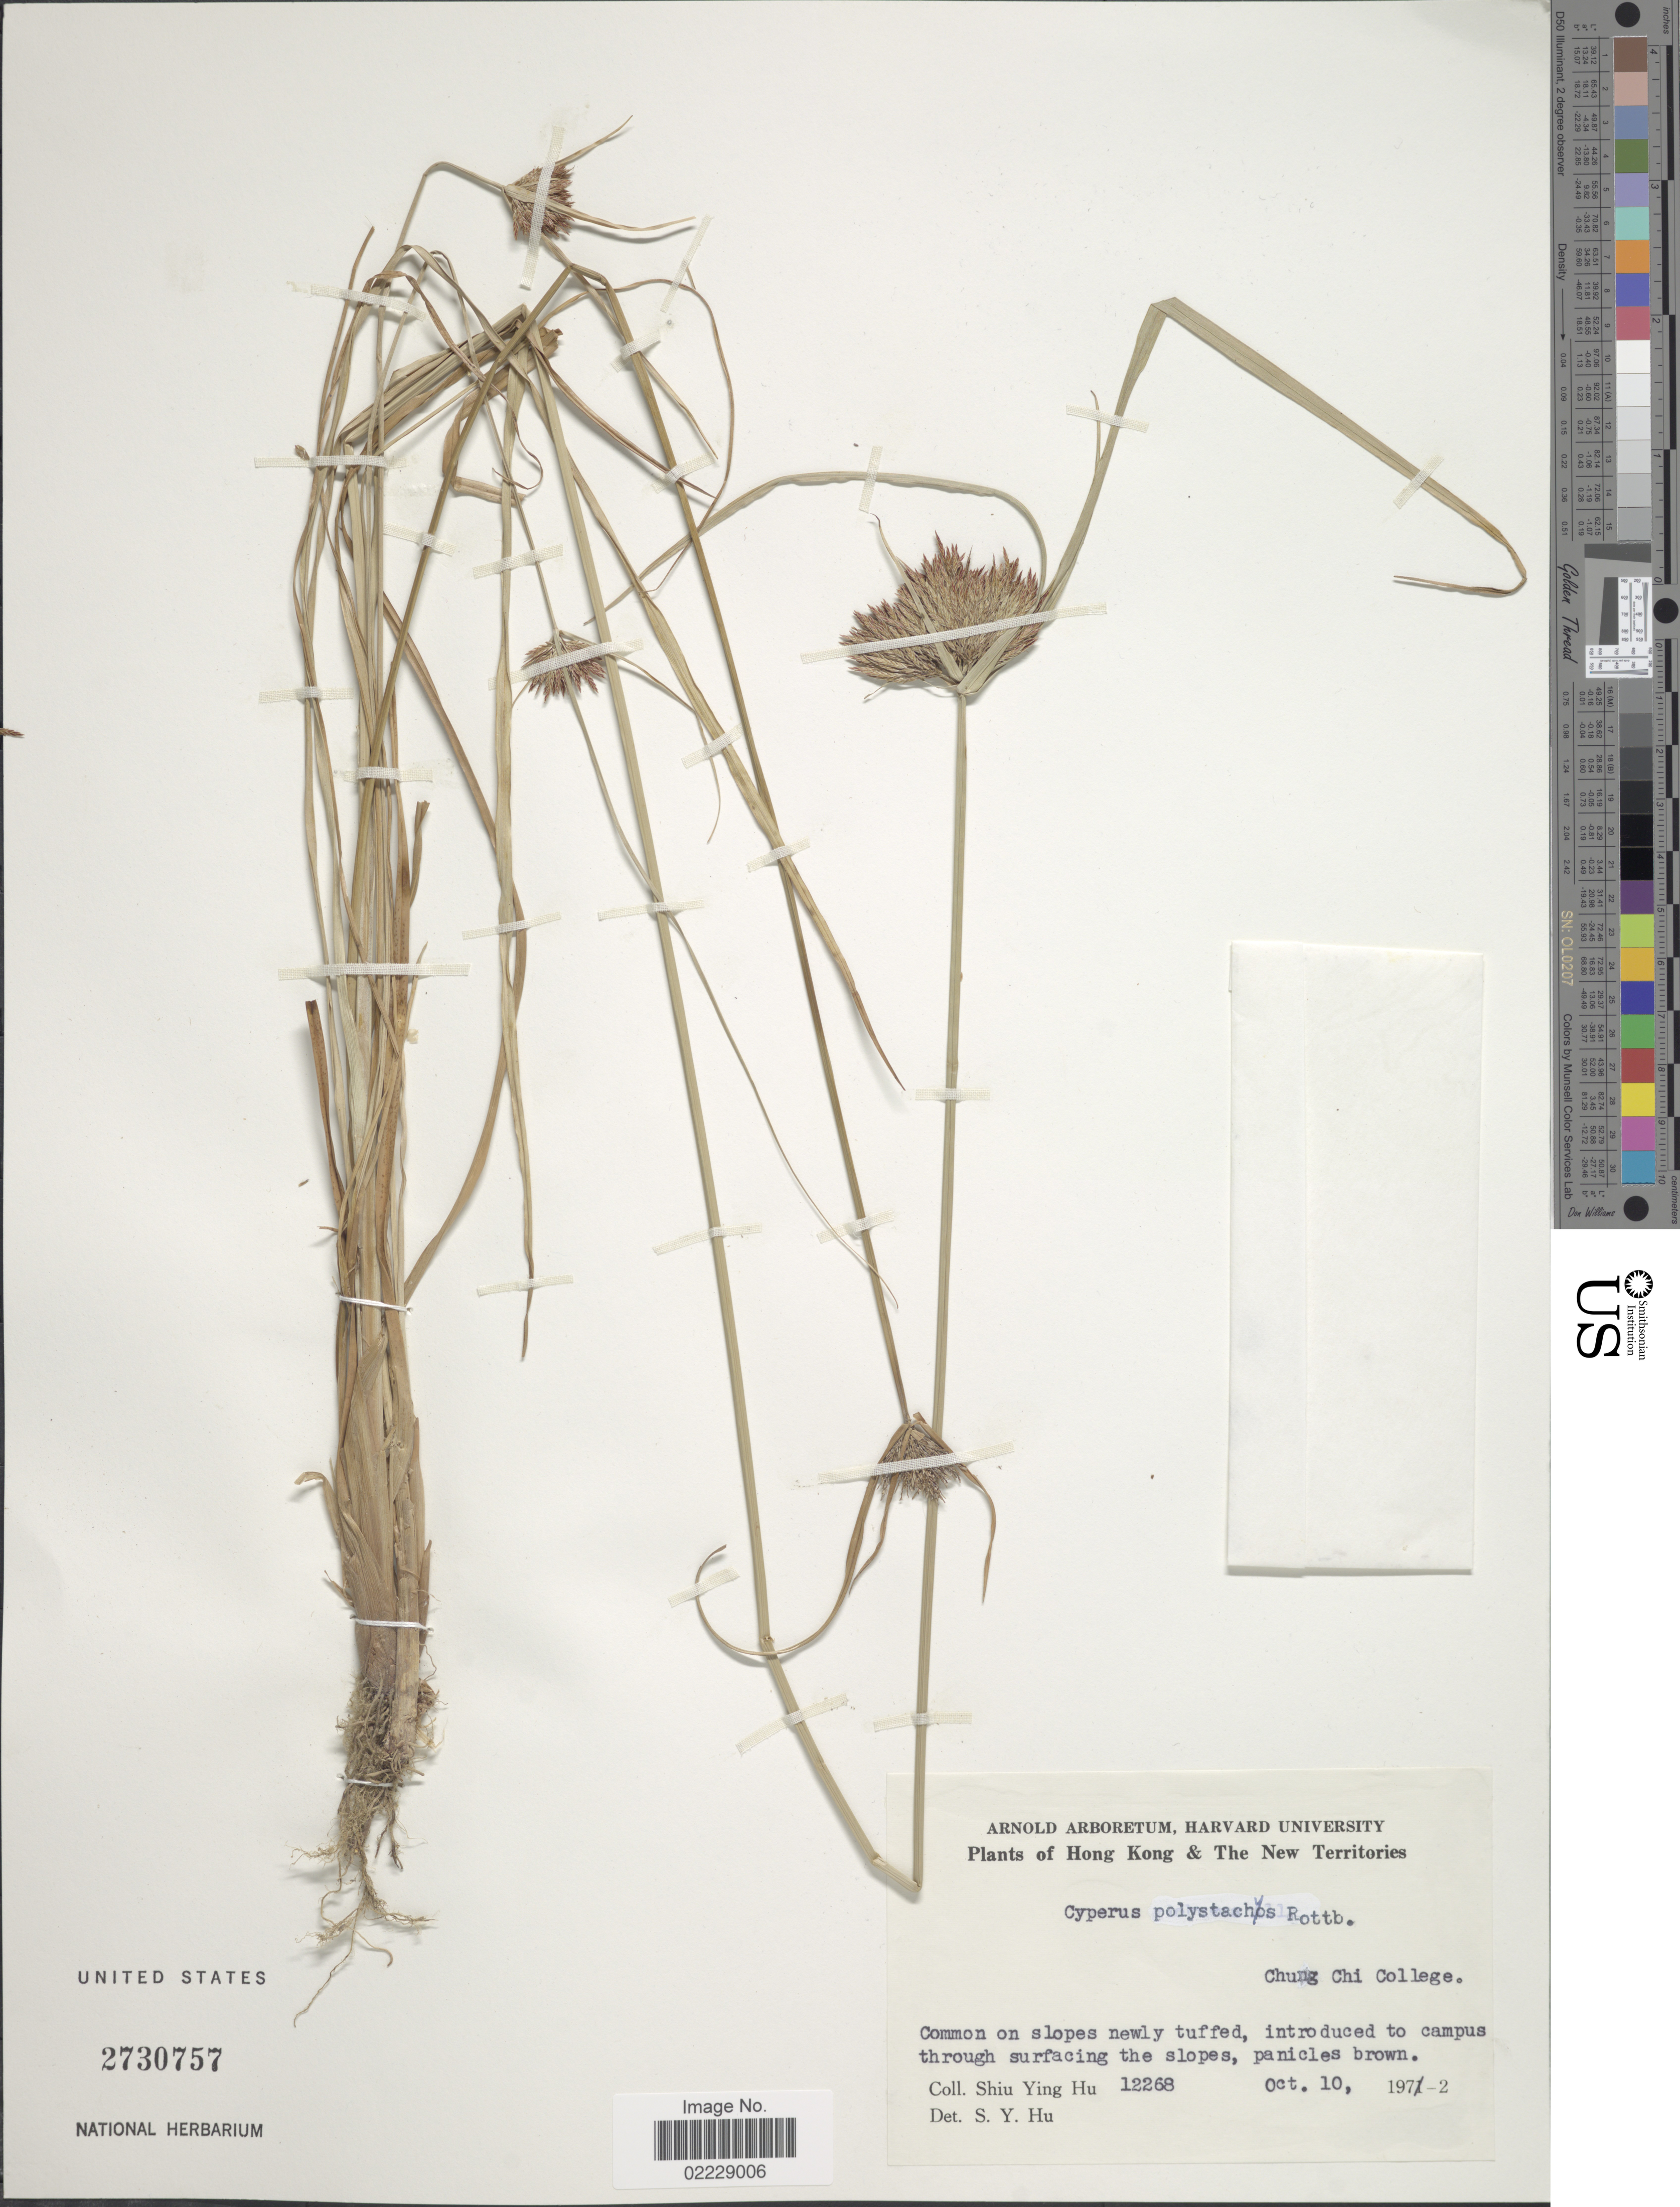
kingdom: Plantae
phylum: Tracheophyta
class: Liliopsida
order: Poales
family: Cyperaceae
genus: Cyperus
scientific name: Cyperus polystachyos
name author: Rottb.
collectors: S. Y. Hu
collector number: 12268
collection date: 1972-10-10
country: China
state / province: Hong Kong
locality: Hong Kong & The New Teritories. Chung Chi College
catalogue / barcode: US 2730757